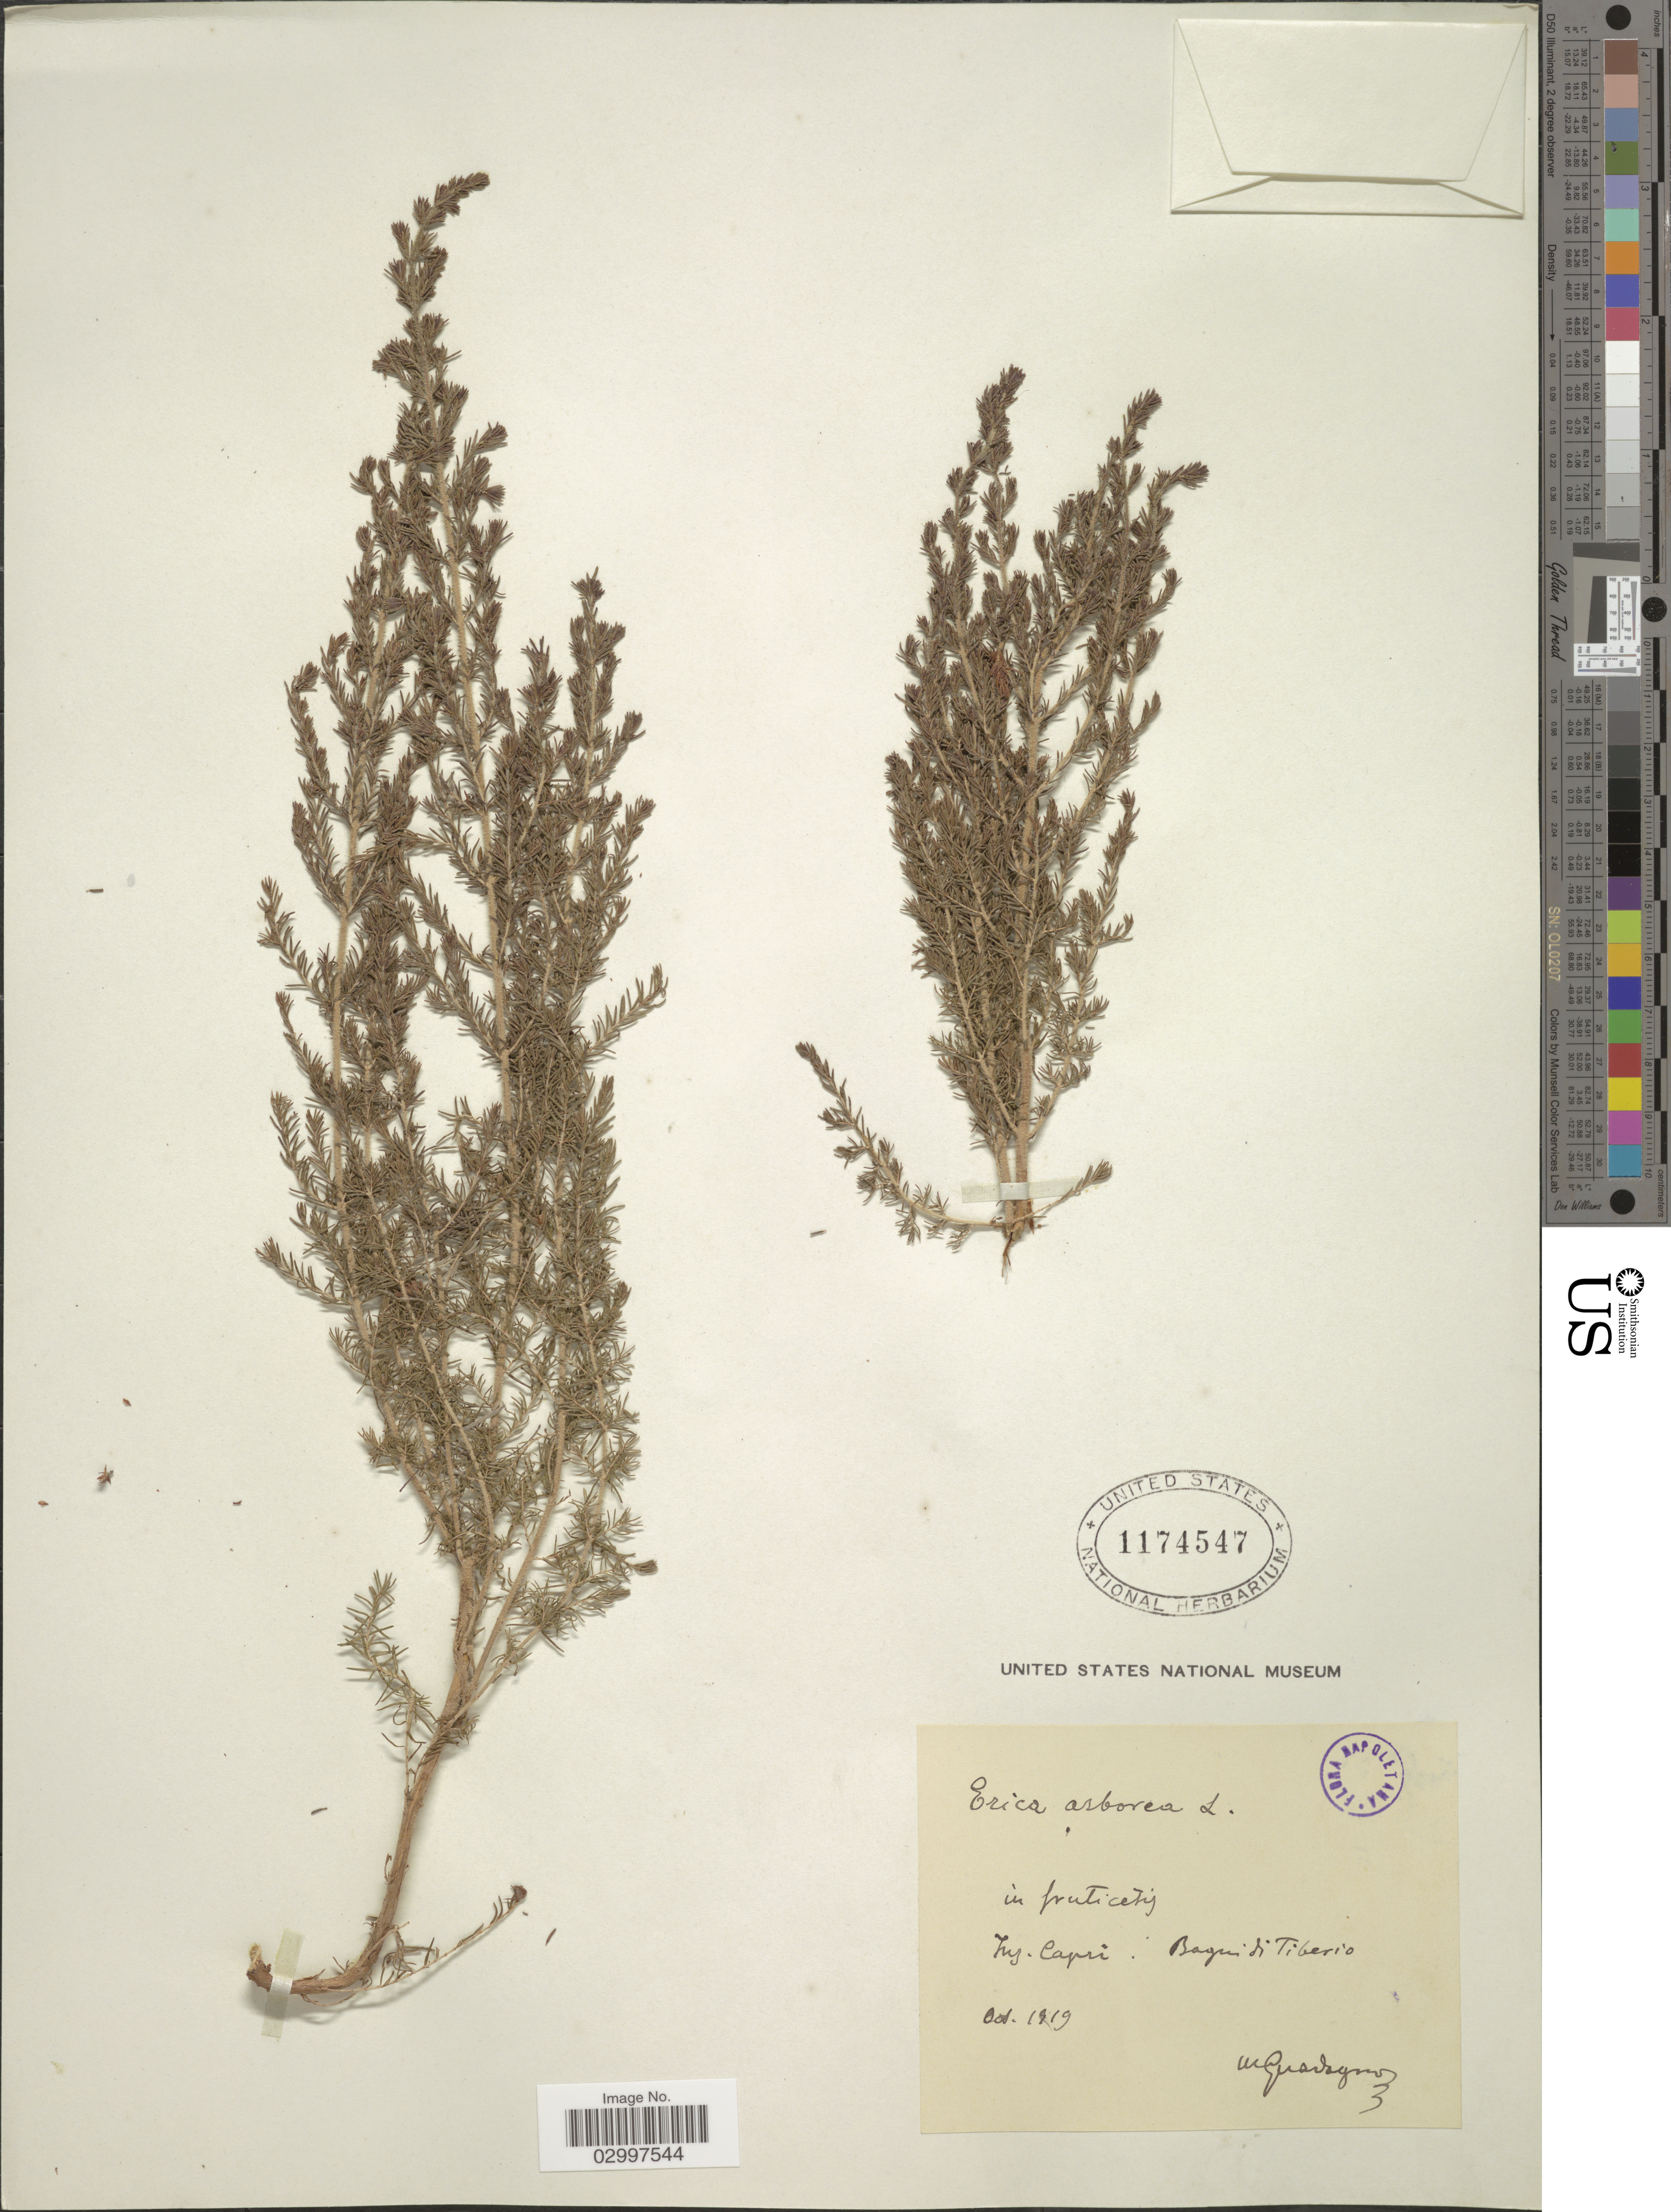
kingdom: Plantae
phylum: Tracheophyta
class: Magnoliopsida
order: Ericales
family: Ericaceae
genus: Erica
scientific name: Erica arborea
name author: L.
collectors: M. Guadagno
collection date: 1919-10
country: Italy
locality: Ins. Capri. Bagui di Tiberio.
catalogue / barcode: US 1174547